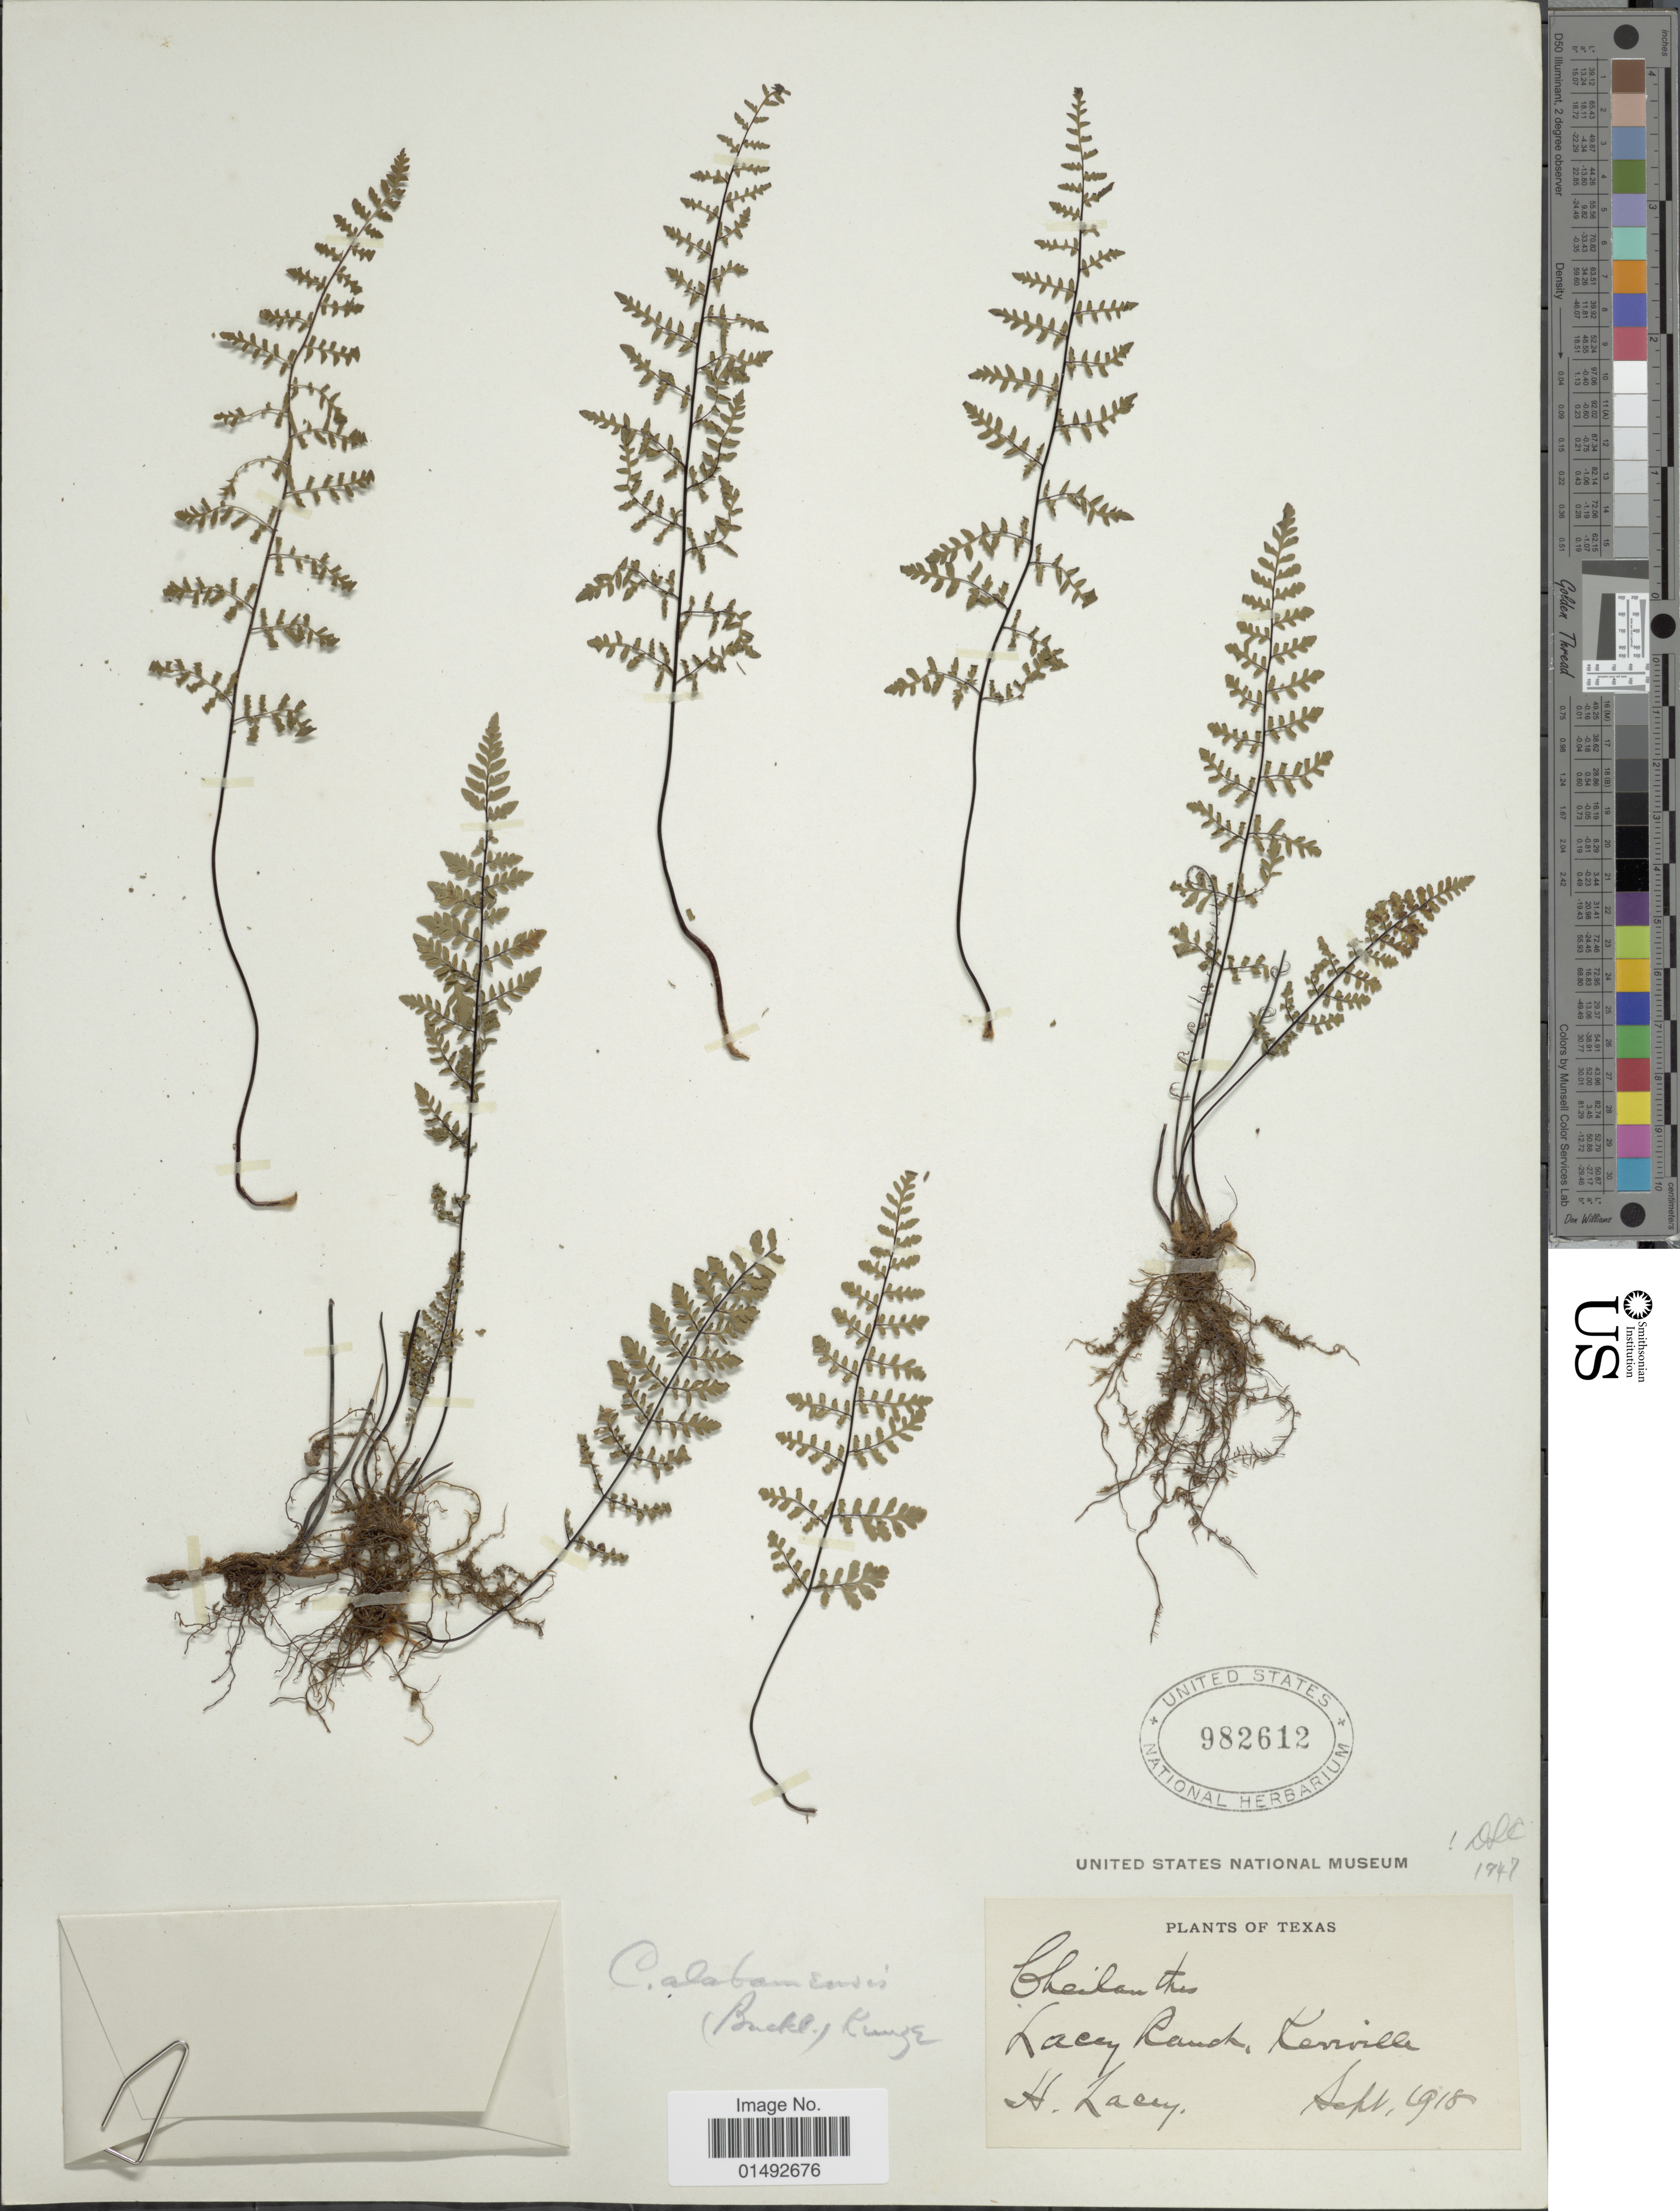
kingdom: Plantae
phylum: Tracheophyta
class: Polypodiopsida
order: Polypodiales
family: Pteridaceae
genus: Myriopteris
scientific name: Myriopteris alabamensis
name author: (Buckley) Grusz & Windham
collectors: H. Lacey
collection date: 1918-09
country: United States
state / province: Texas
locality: Lacey Ranch, Kerrville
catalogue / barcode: US 982612